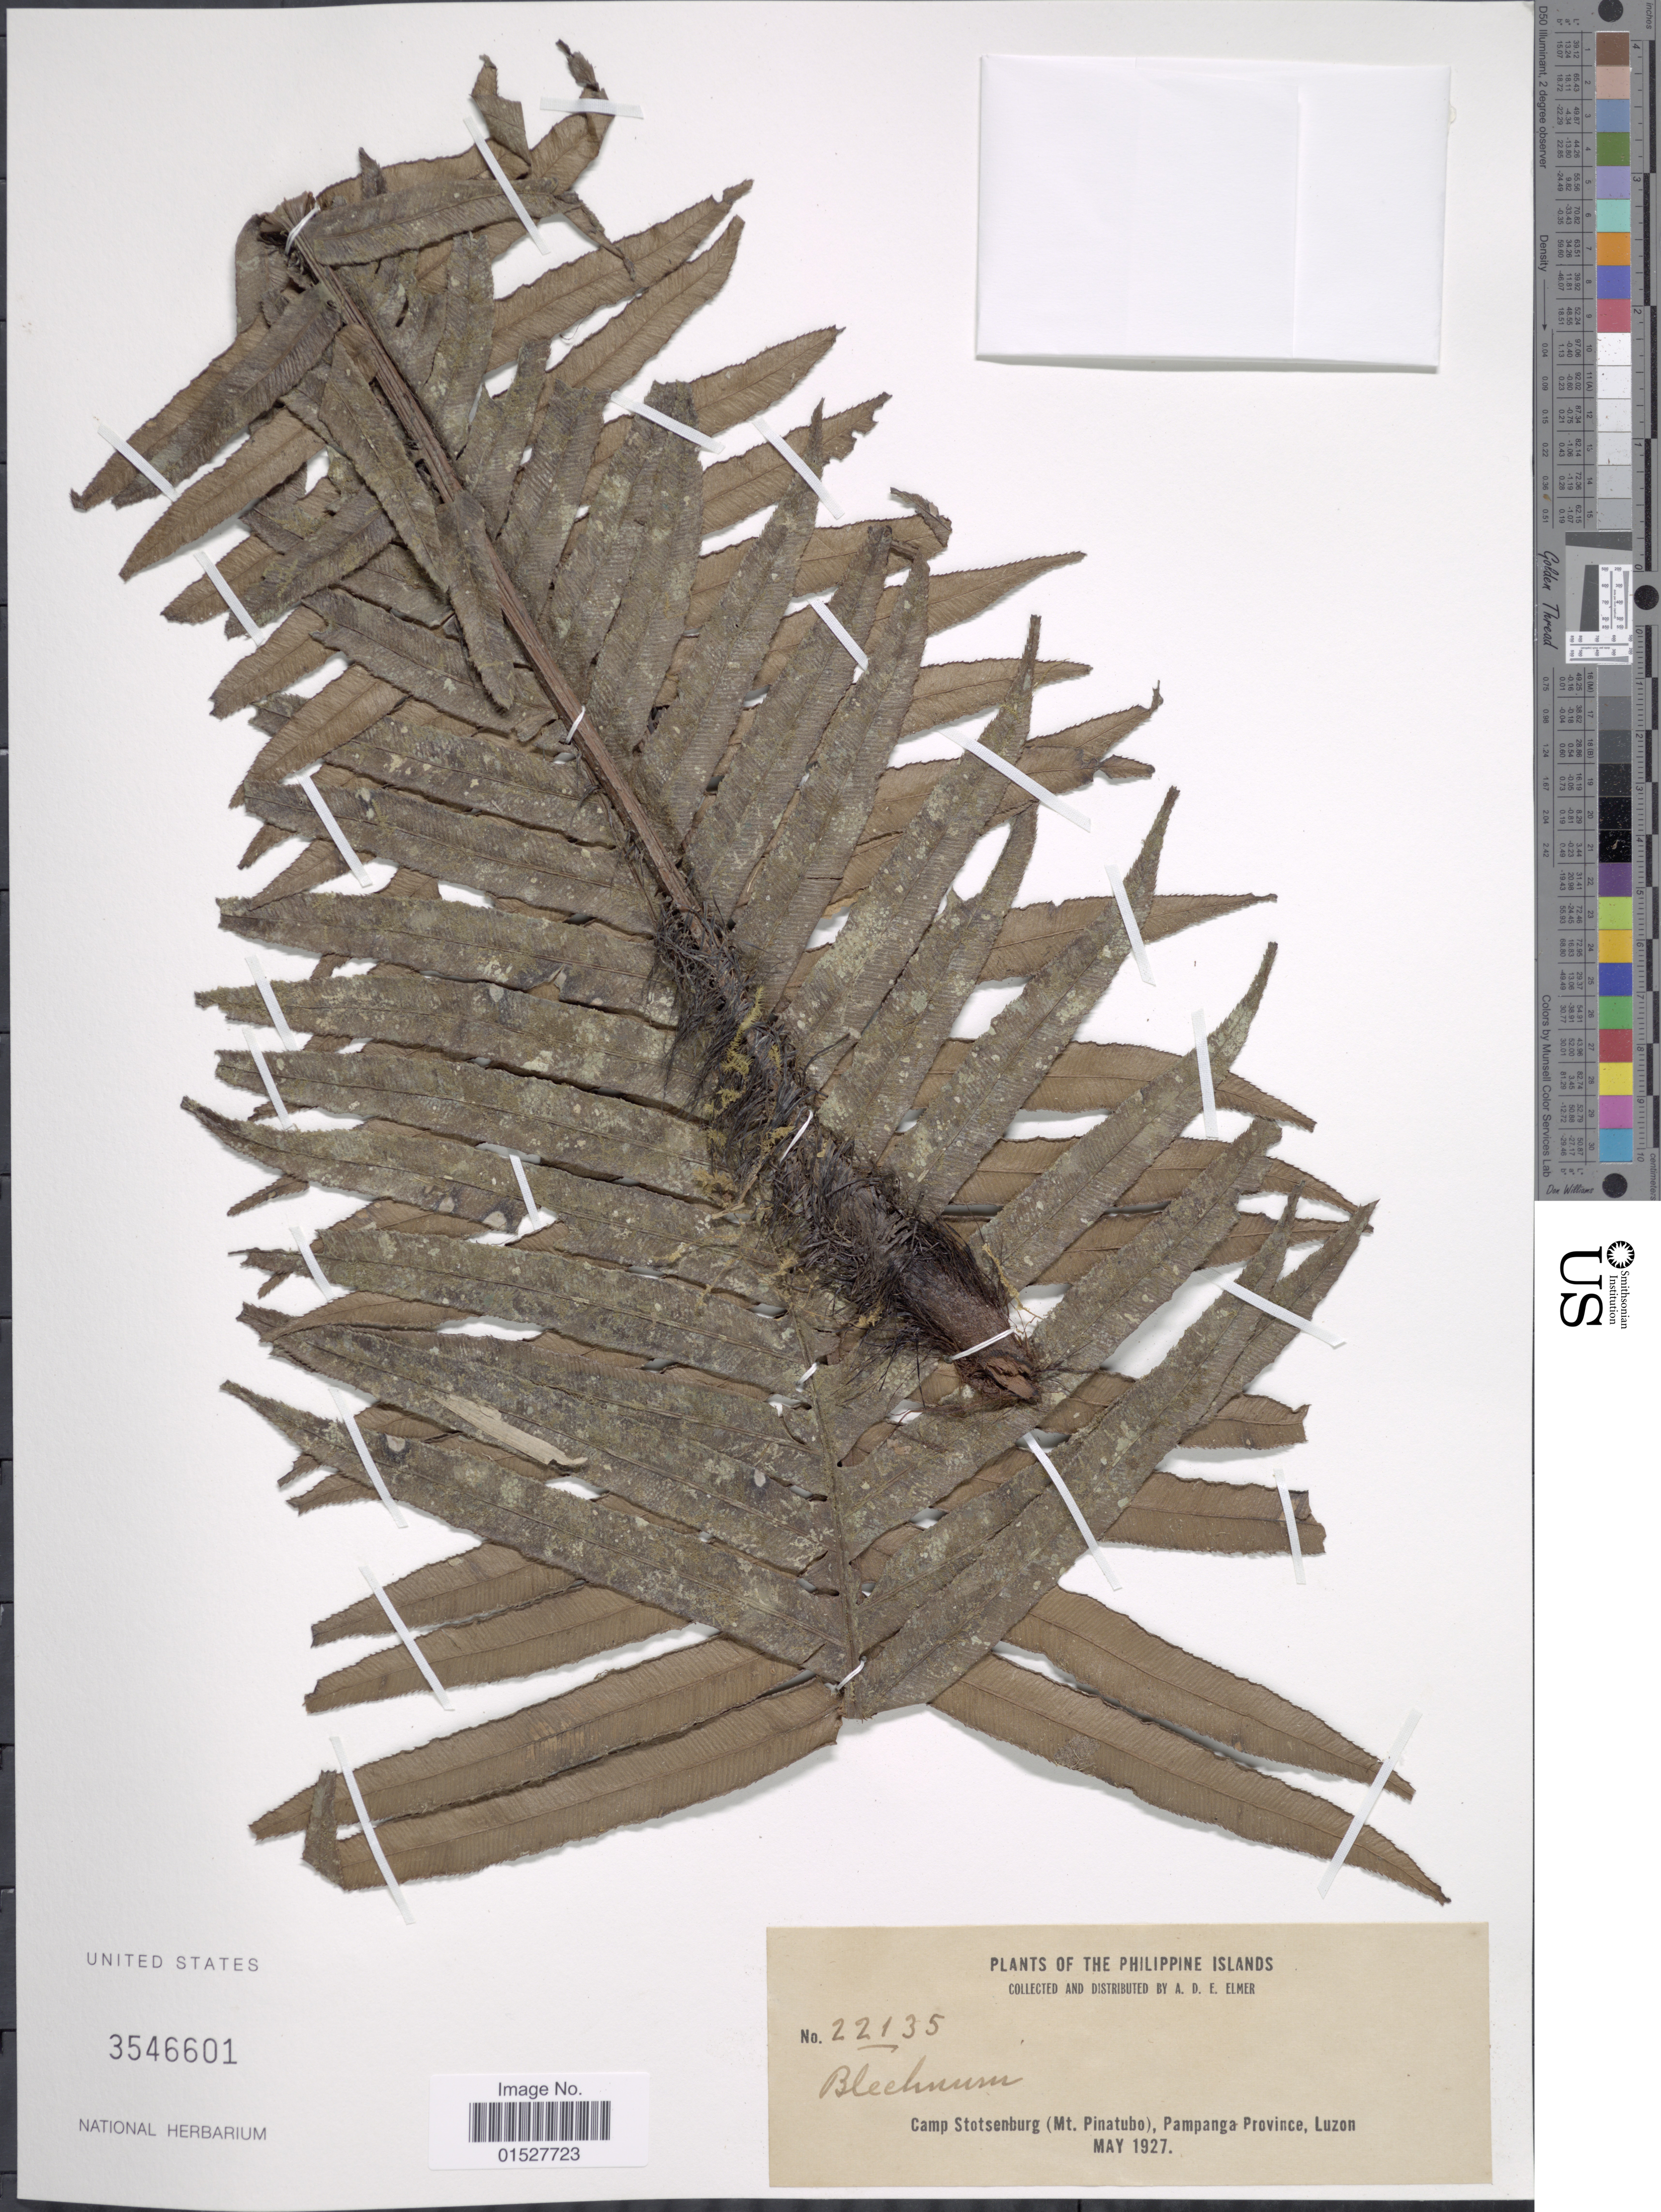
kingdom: Plantae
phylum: Tracheophyta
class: Polypodiopsida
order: Polypodiales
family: Blechnaceae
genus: Blechnum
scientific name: Blechnum sp.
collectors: A. D. E. Elmer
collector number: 22135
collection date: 1927-05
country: Philippines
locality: Camp Stotsenburg (Mt. Pinatubo), Pampanga Province, Luzon.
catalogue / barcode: US 3546601